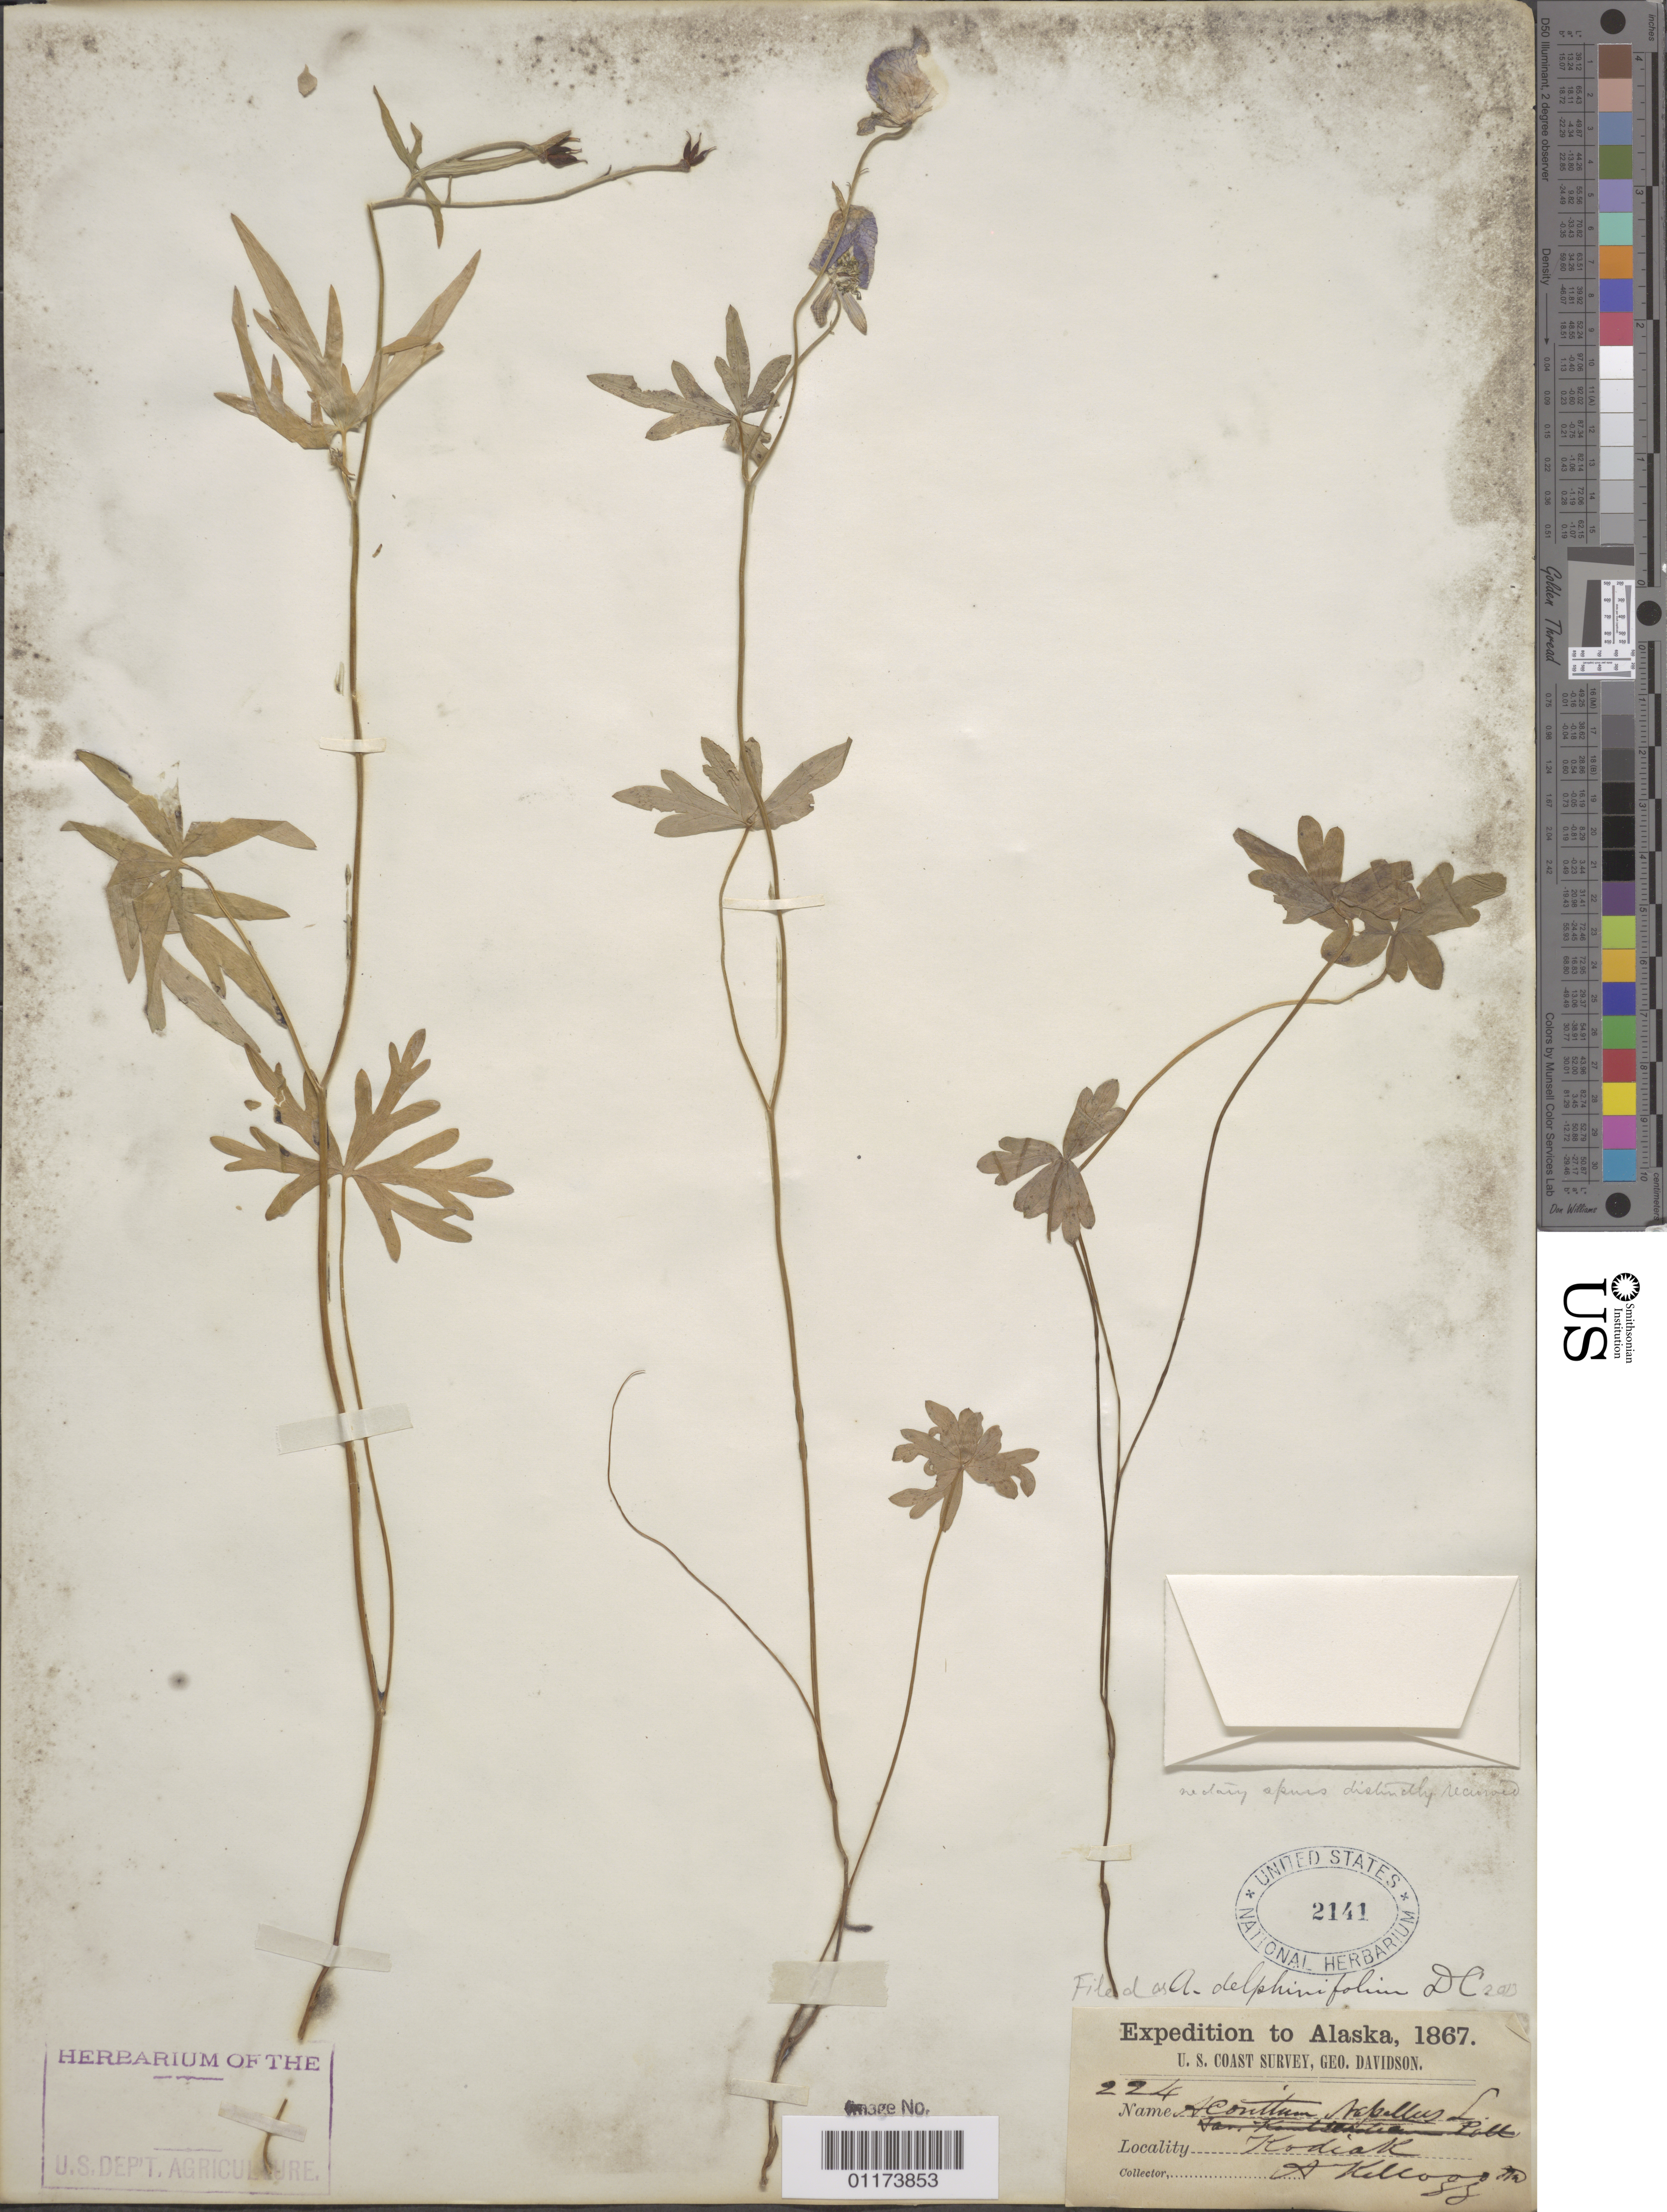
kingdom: Plantae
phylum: Tracheophyta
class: Magnoliopsida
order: Ranunculales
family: Ranunculaceae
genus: Aconitum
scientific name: Aconitum delphinifolium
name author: DC.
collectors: A. Kellogg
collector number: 224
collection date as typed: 1867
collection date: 1867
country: United States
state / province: Alaska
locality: Kodiak.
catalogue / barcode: US 2141